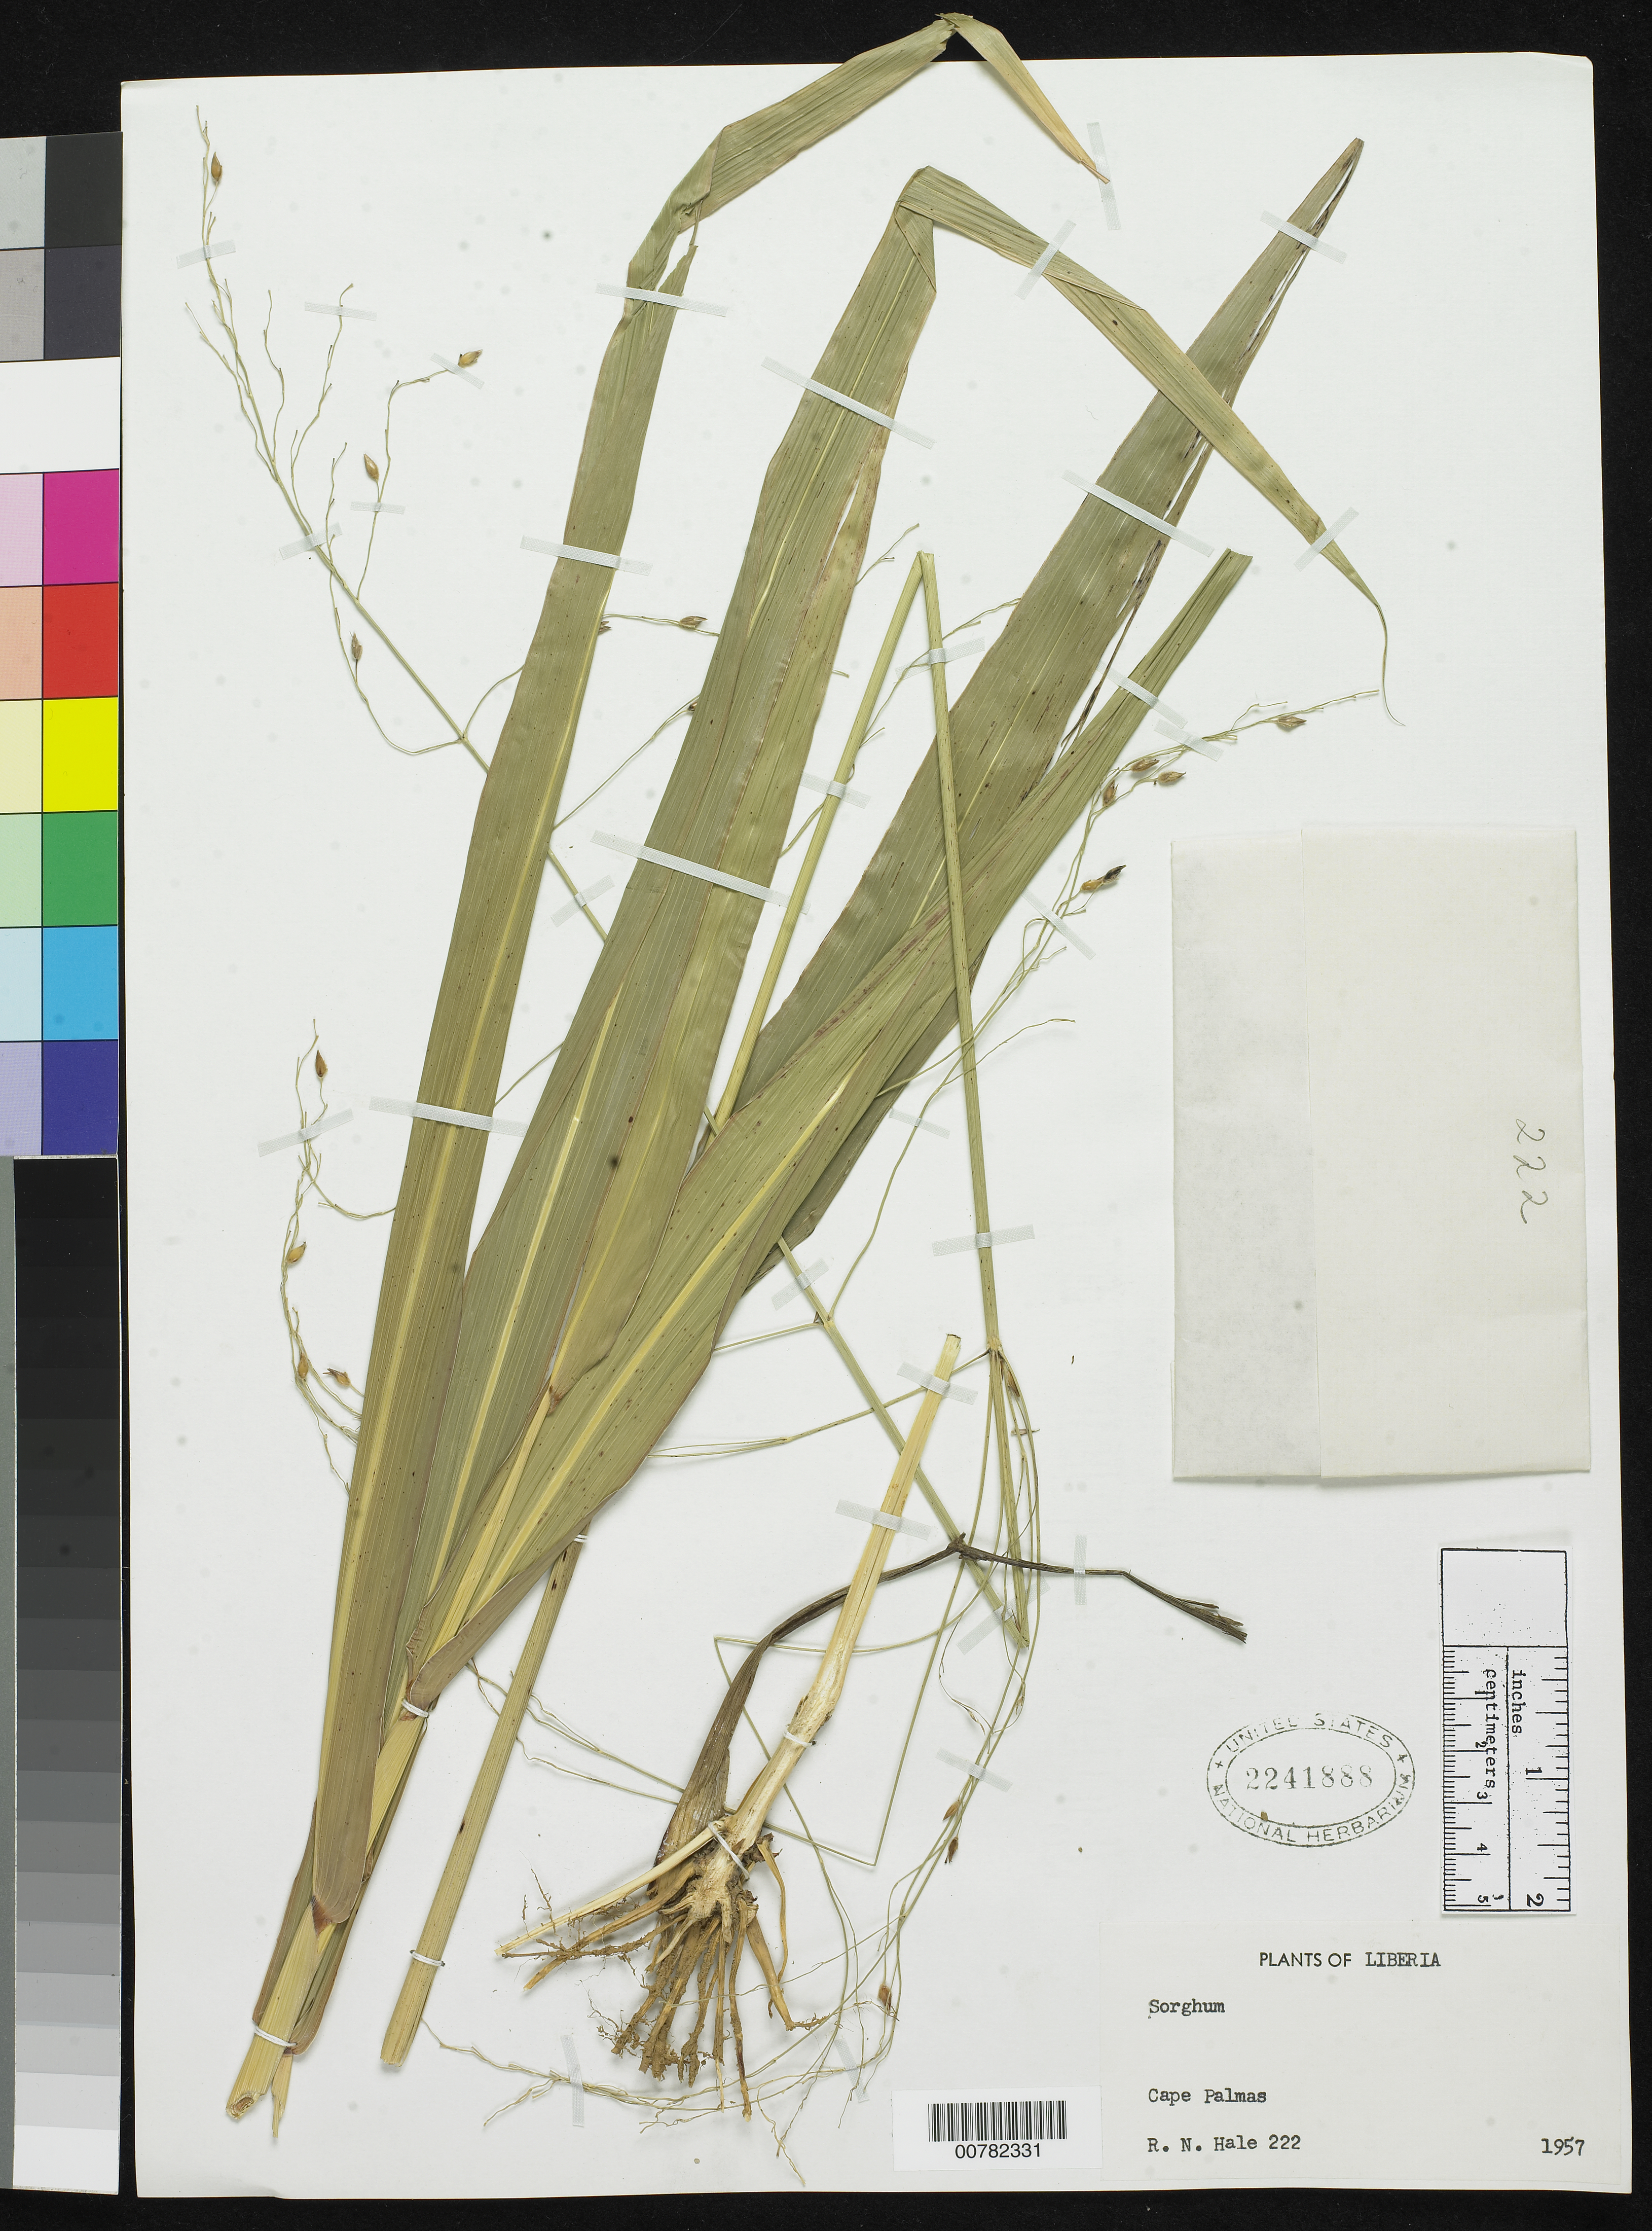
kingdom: Plantae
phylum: Tracheophyta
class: Liliopsida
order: Poales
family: Poaceae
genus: Sorghum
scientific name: Sorghum sp.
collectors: R. N. Hale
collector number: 222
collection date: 1957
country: Liberia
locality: Cape Palmas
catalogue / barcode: US 2241888